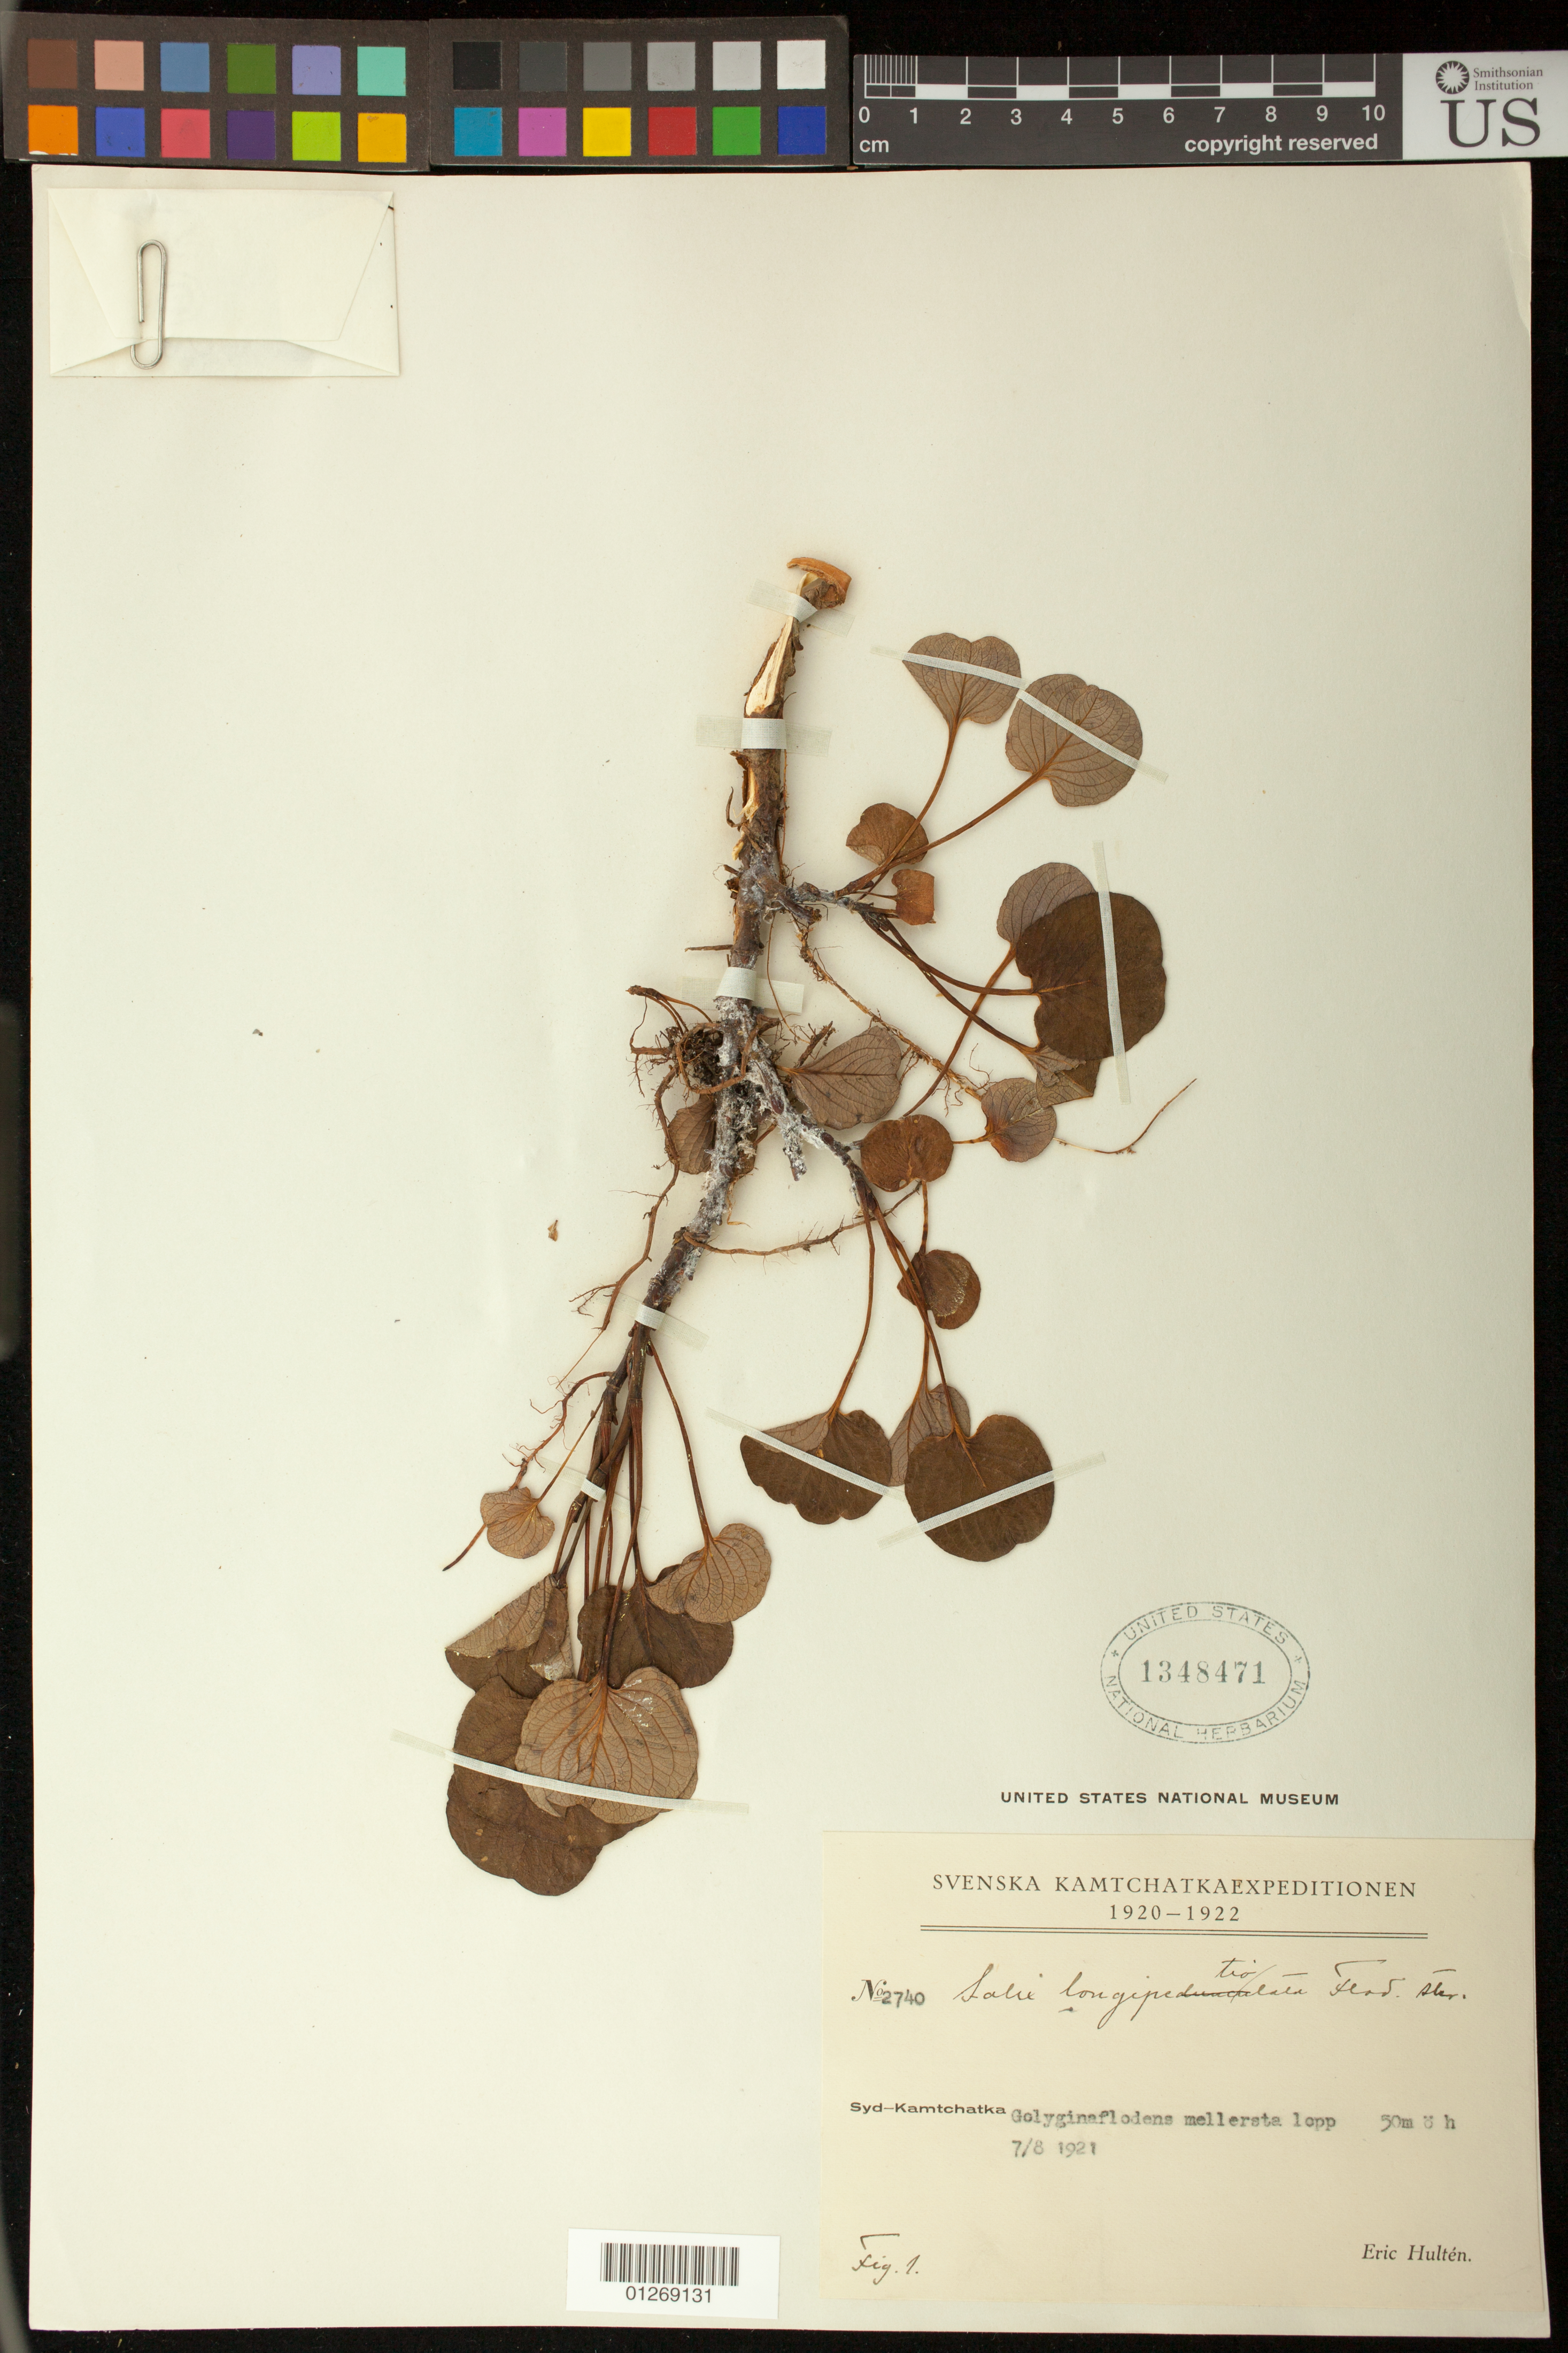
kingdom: Plantae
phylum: Tracheophyta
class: Magnoliopsida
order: Malpighiales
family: Salicaceae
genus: Salix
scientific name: Salix longipetiolata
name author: Flod.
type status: Type Collection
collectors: E. G. Hultén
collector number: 2740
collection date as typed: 7/8 1921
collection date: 1921-08-07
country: Russian Federation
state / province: Kamchatka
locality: Syd-Kamtchatka, Golyginaflodens mallersta lopp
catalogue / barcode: US 1348471